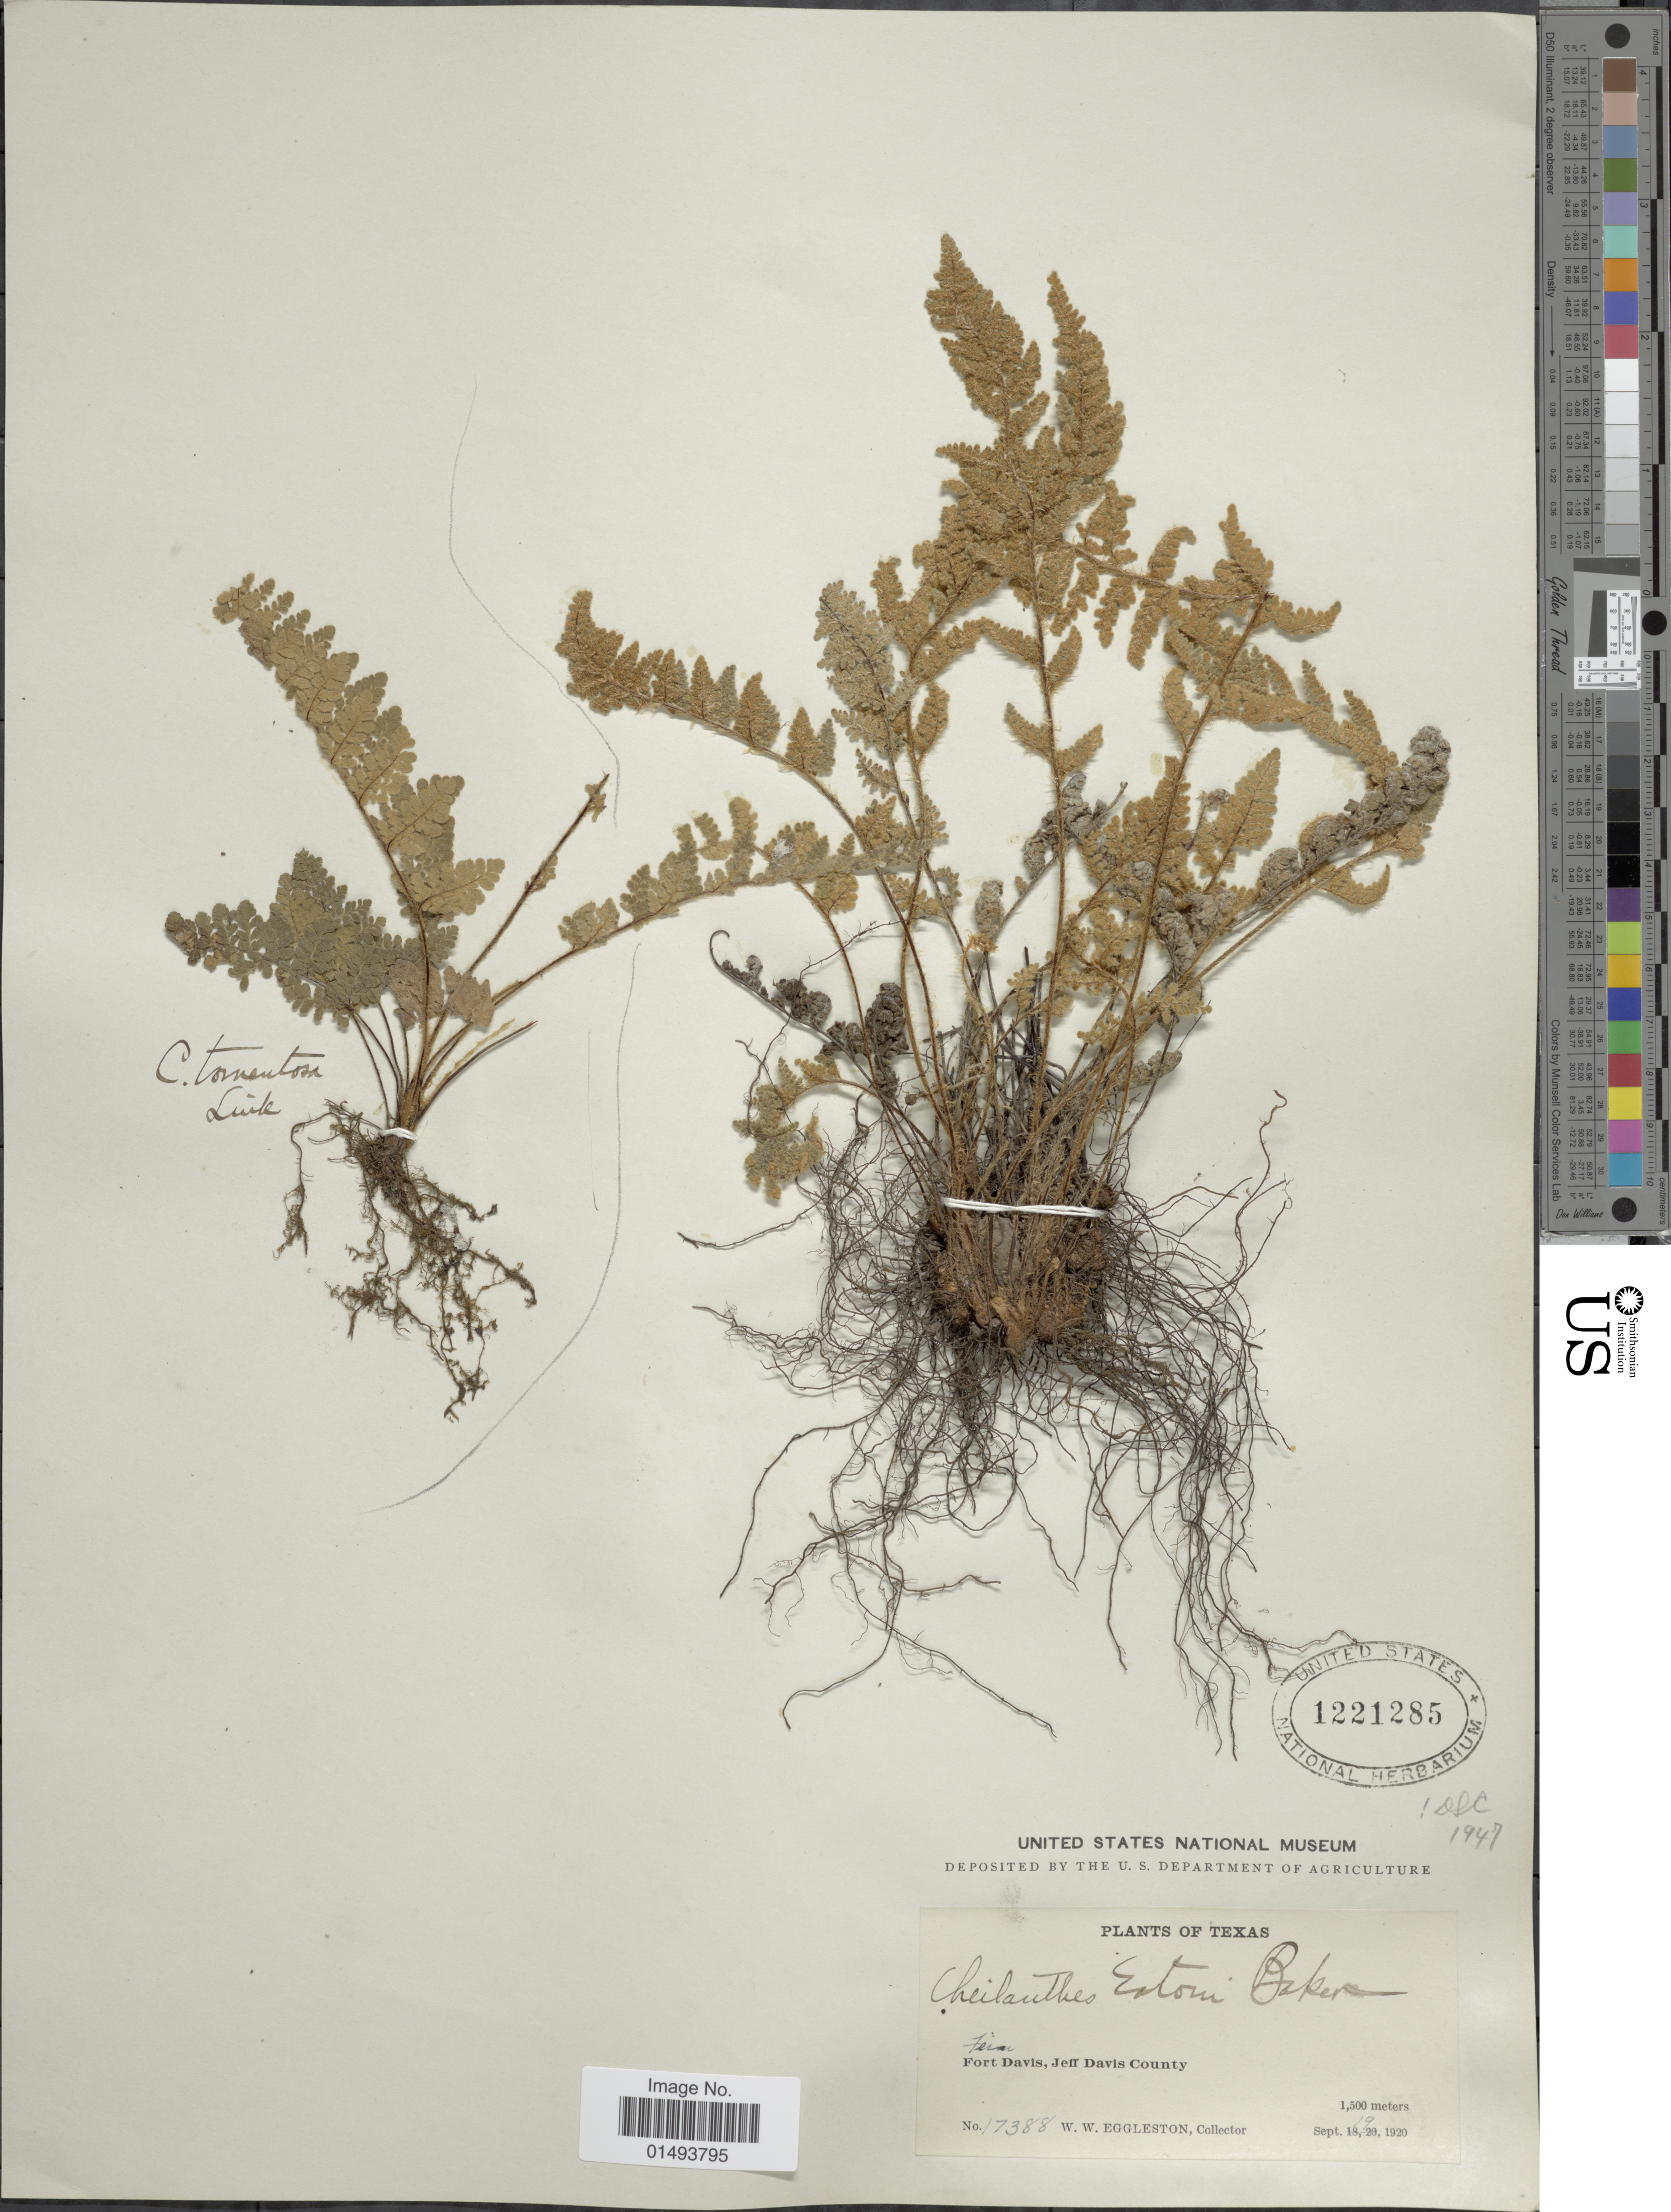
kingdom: Plantae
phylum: Tracheophyta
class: Polypodiopsida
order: Polypodiales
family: Pteridaceae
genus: Myriopteris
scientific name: Myriopteris rufa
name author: Fée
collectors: W. W. Eggleston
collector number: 17388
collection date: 1920-09-19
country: United States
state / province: Texas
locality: Plants of Texas, Fort Davis, Jeff Davis County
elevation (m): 1500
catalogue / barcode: US 1221285